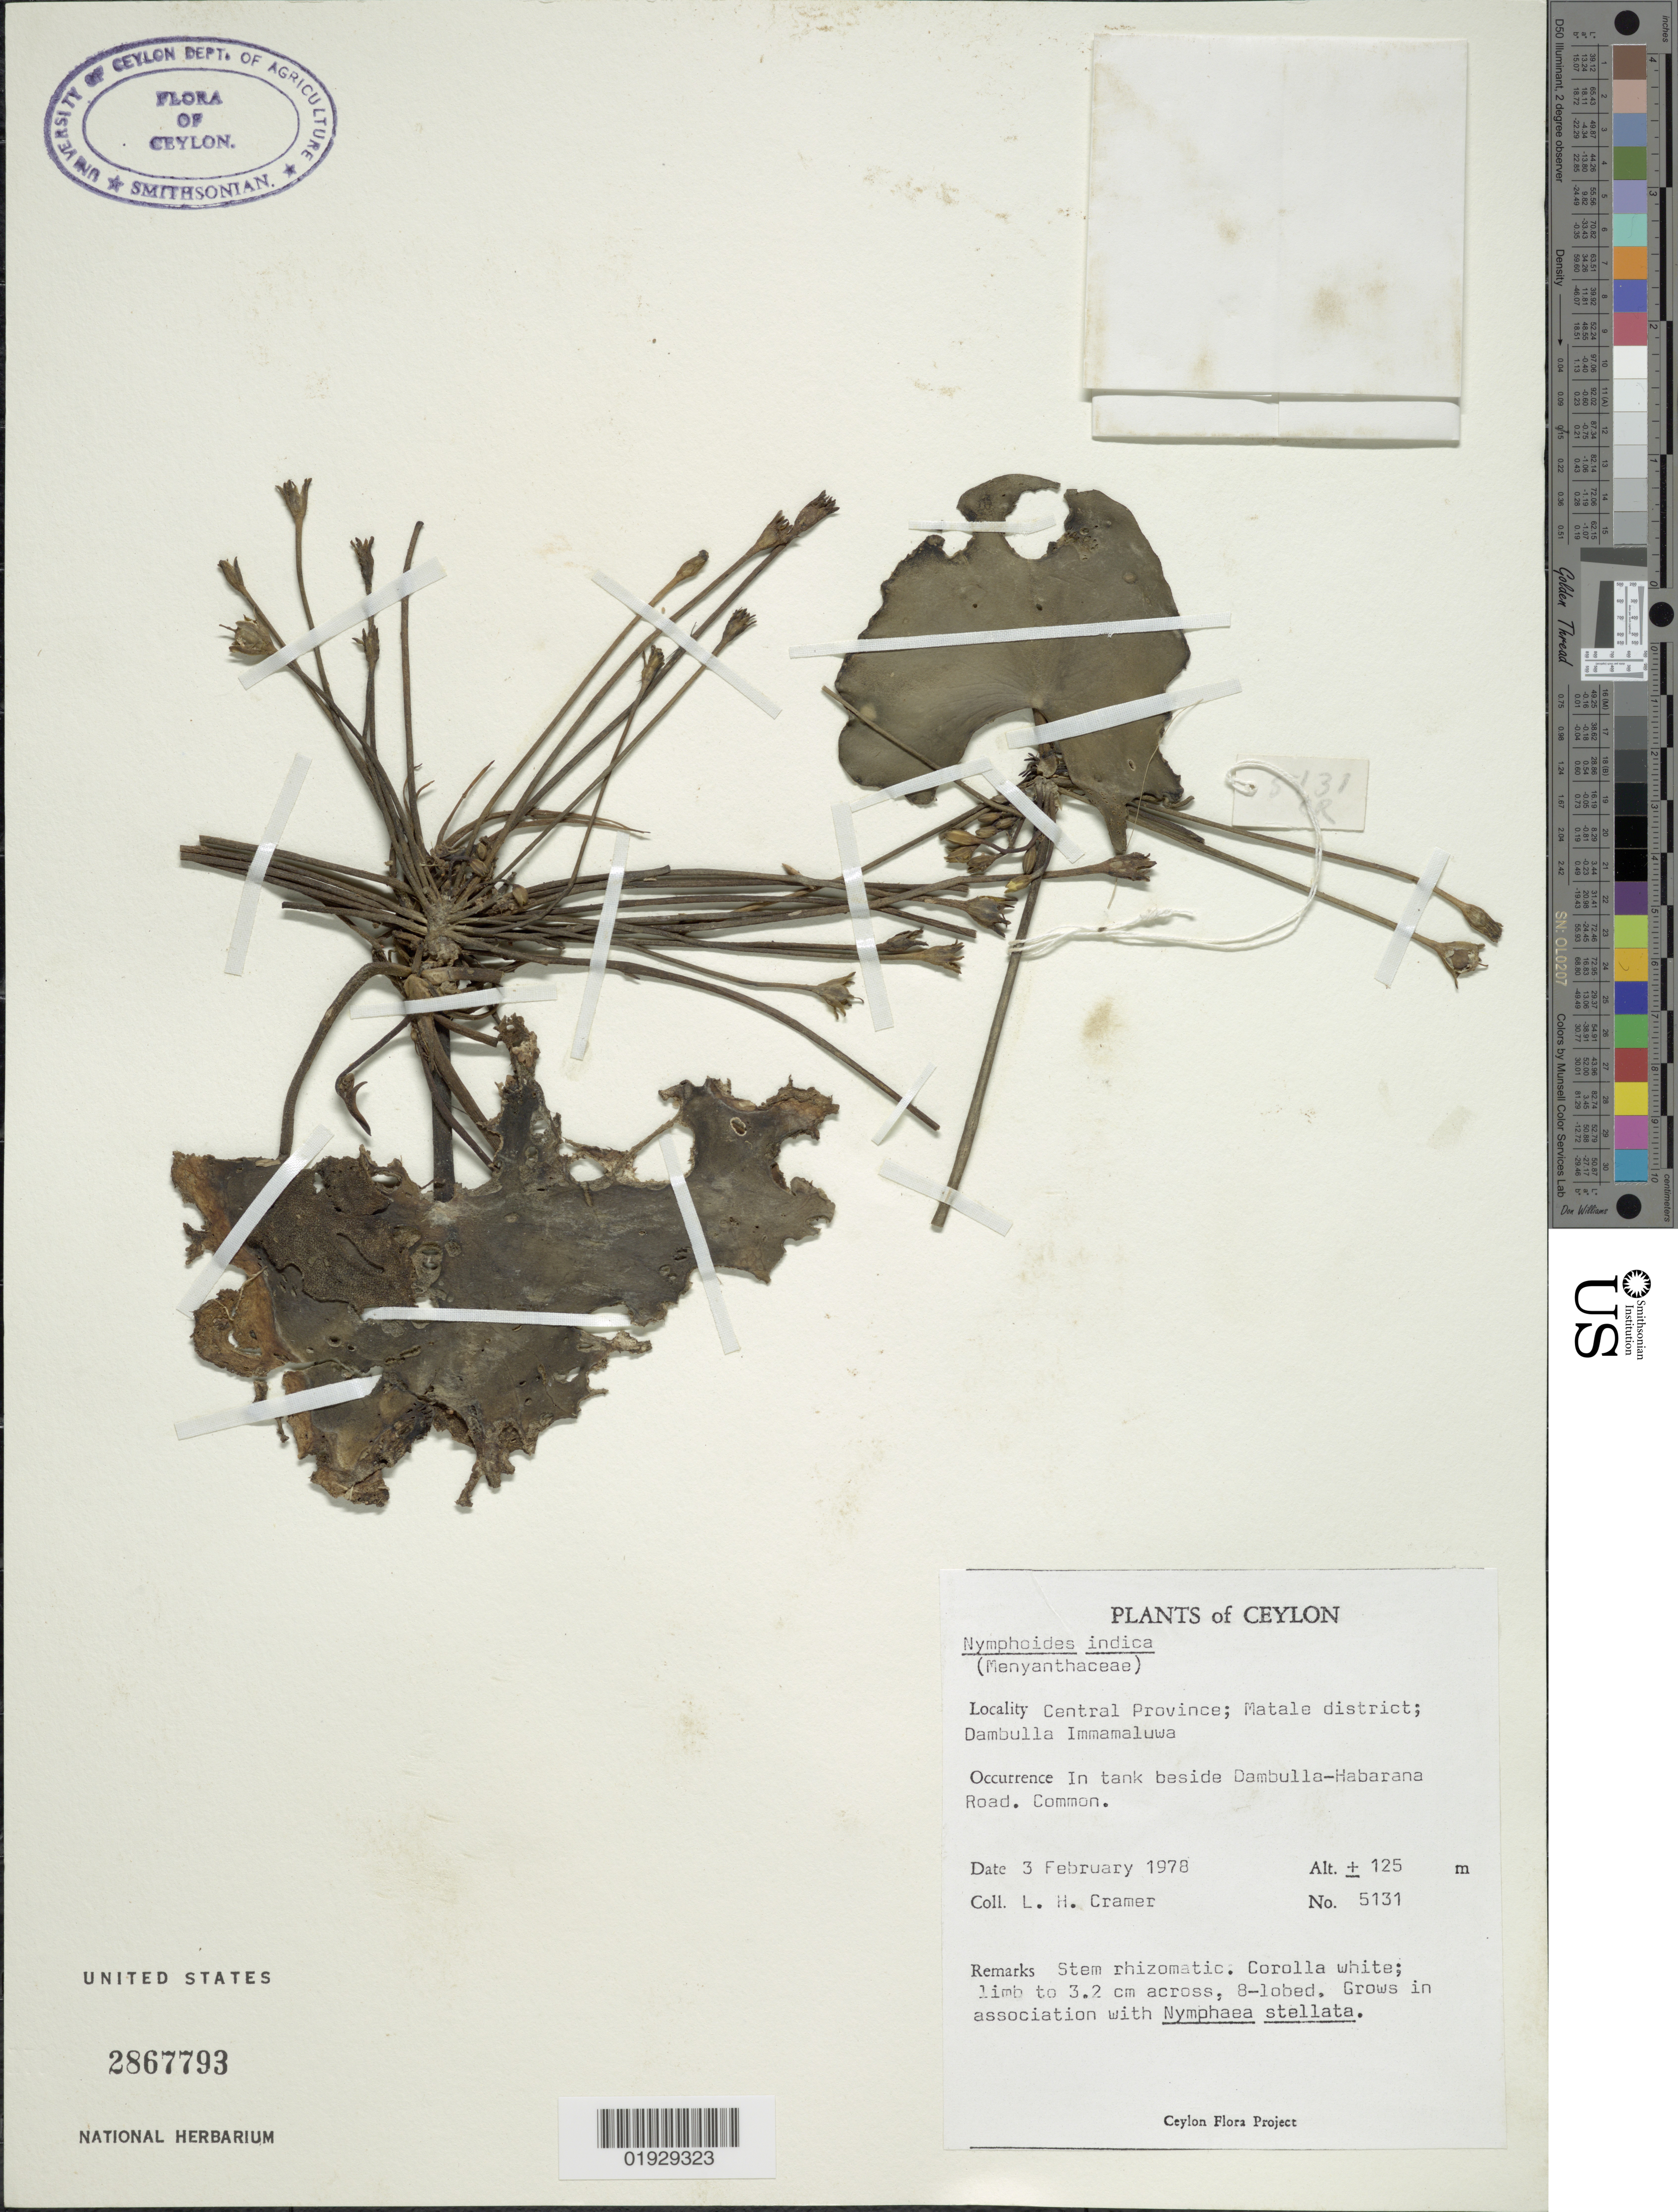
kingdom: Plantae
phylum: Tracheophyta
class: Magnoliopsida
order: Asterales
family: Menyanthaceae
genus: Nymphoides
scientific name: Nymphoides indica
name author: (L.) Kuntze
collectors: L. H. Cramer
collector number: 5131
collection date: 1978-02-03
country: Sri Lanka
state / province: Central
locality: Ceylon. Central Province: Matale district; Dambulla Immamaluwa. In tank beside Dambulla-Habarana Road.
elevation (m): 125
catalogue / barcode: US 2867793